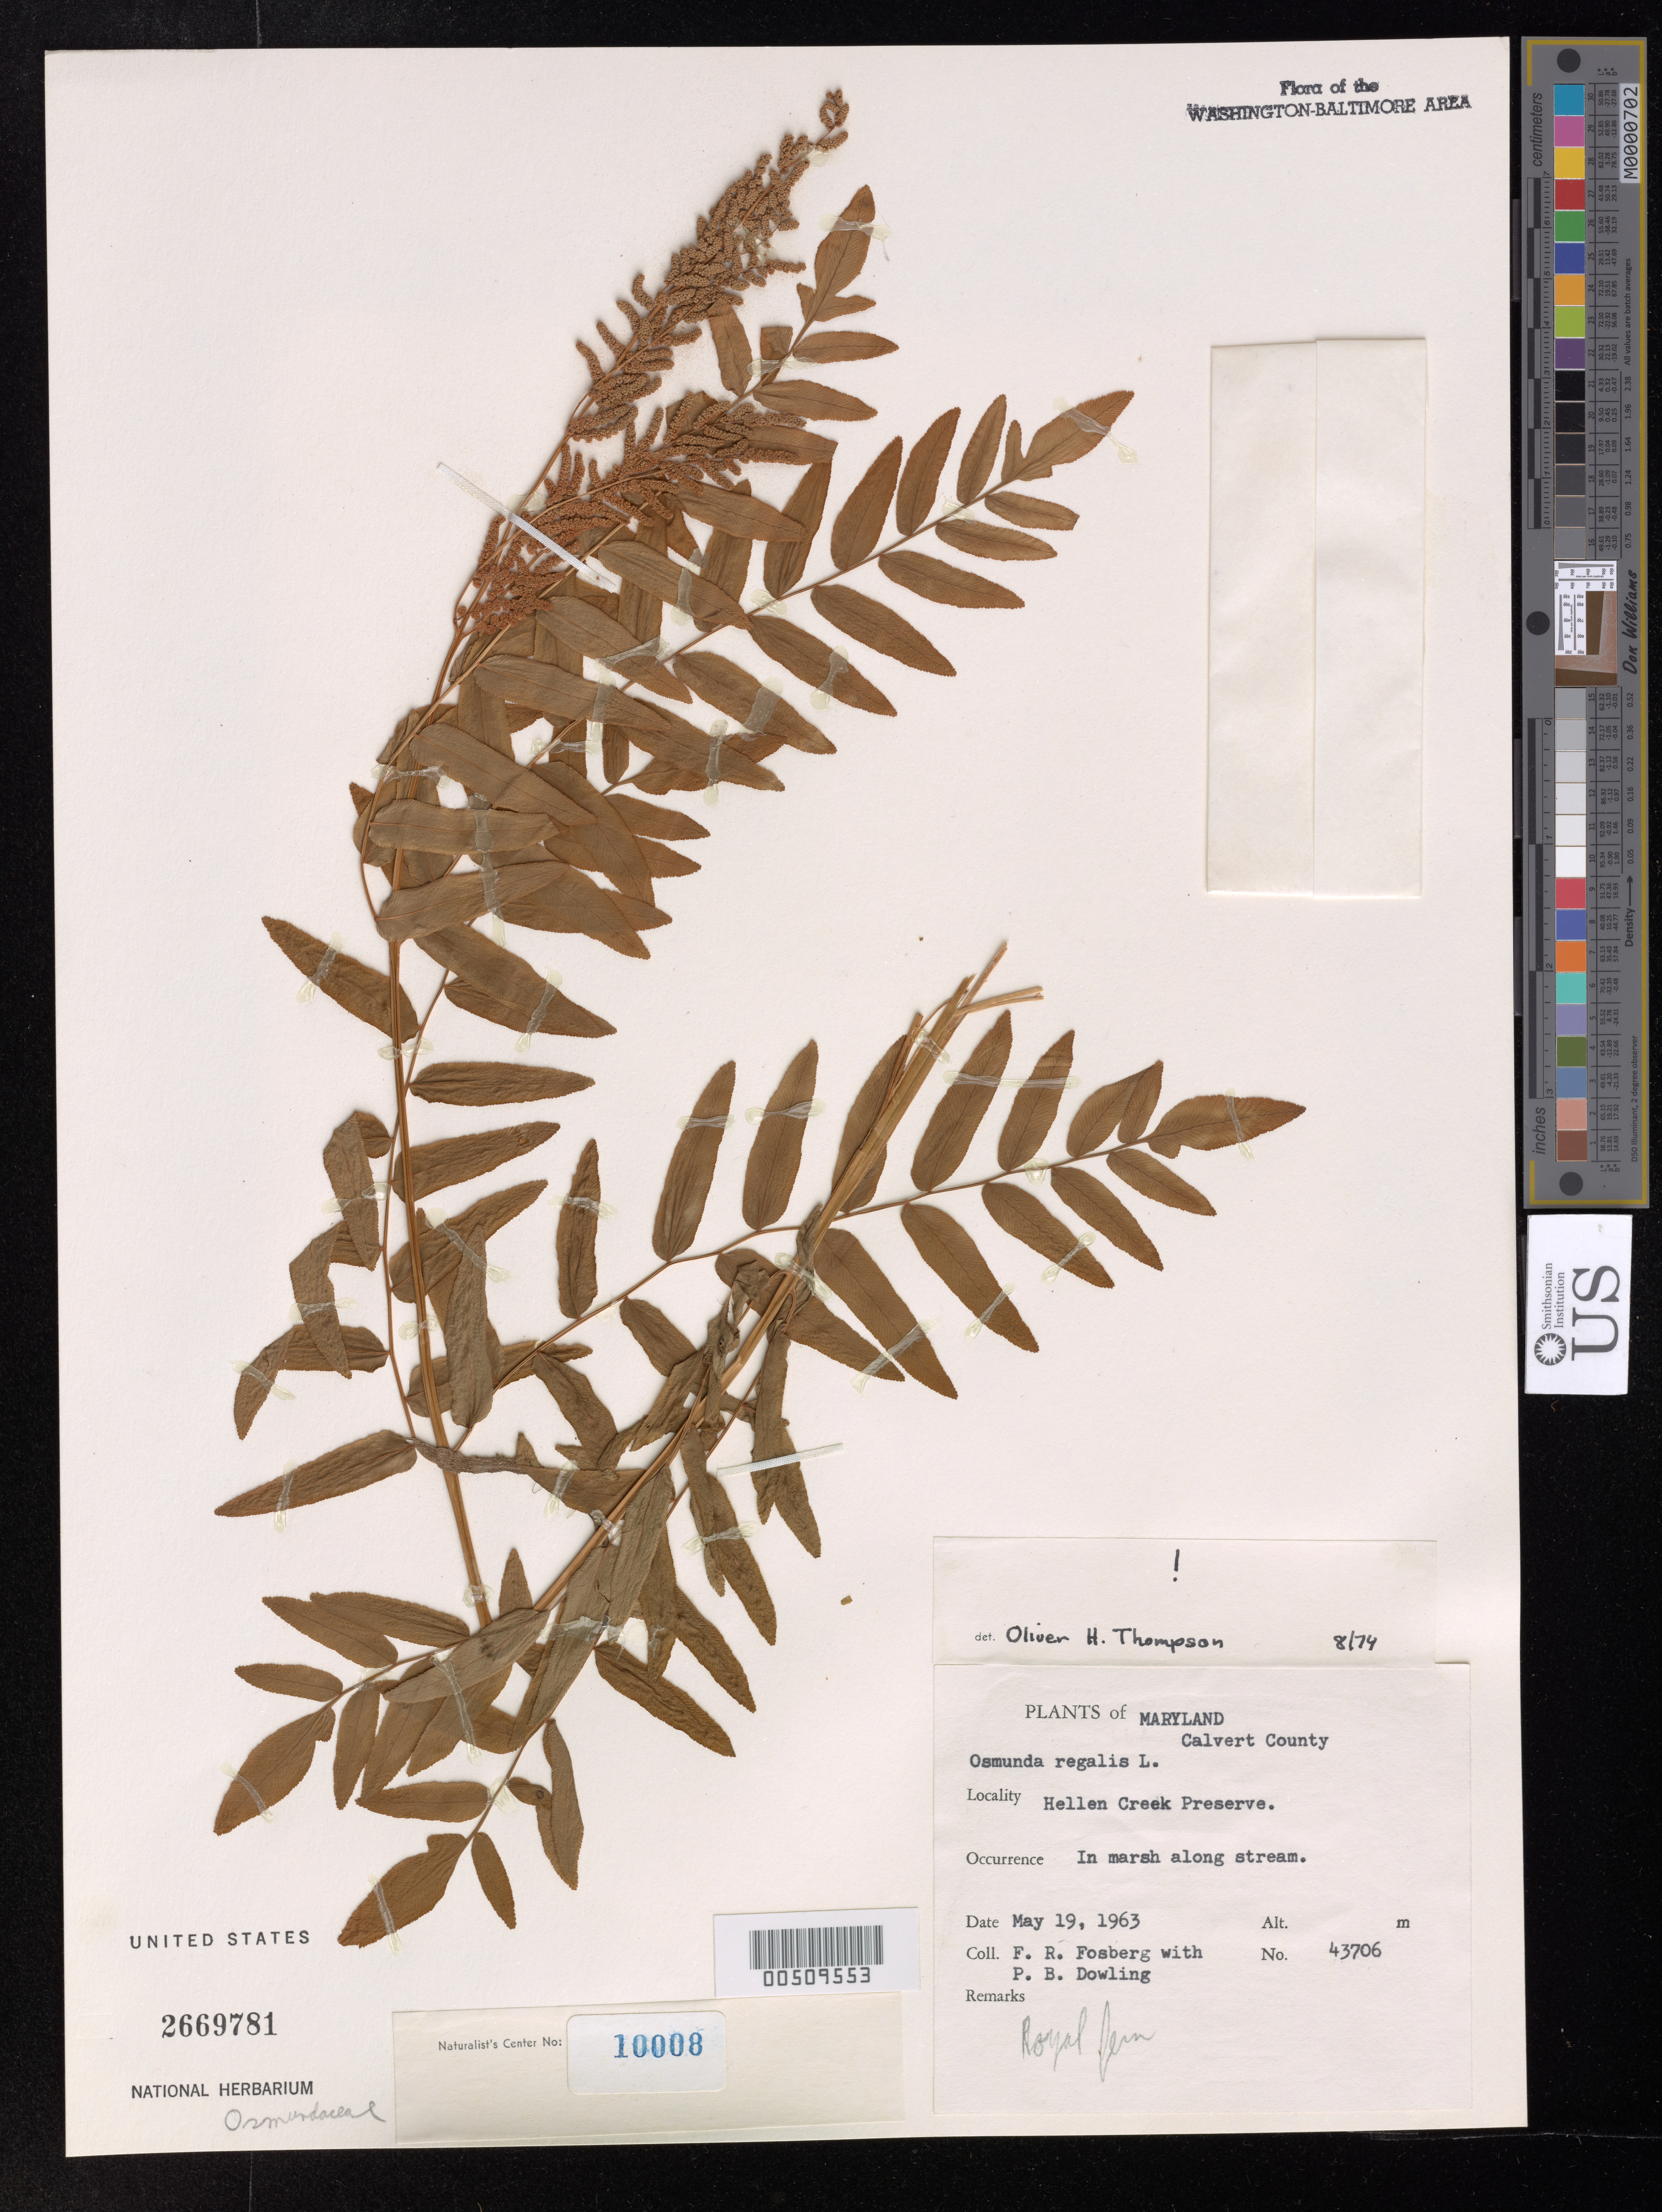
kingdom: Plantae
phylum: Tracheophyta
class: Polypodiopsida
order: Osmundales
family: Osmundaceae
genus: Osmunda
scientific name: Osmunda regalis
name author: L.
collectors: F. R. Fosberg & P. Dowling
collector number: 43706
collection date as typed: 19 May 1963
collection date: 1963-05-19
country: United States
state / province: Maryland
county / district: Calvert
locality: Hellen Creek Preserve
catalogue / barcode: US 2669781